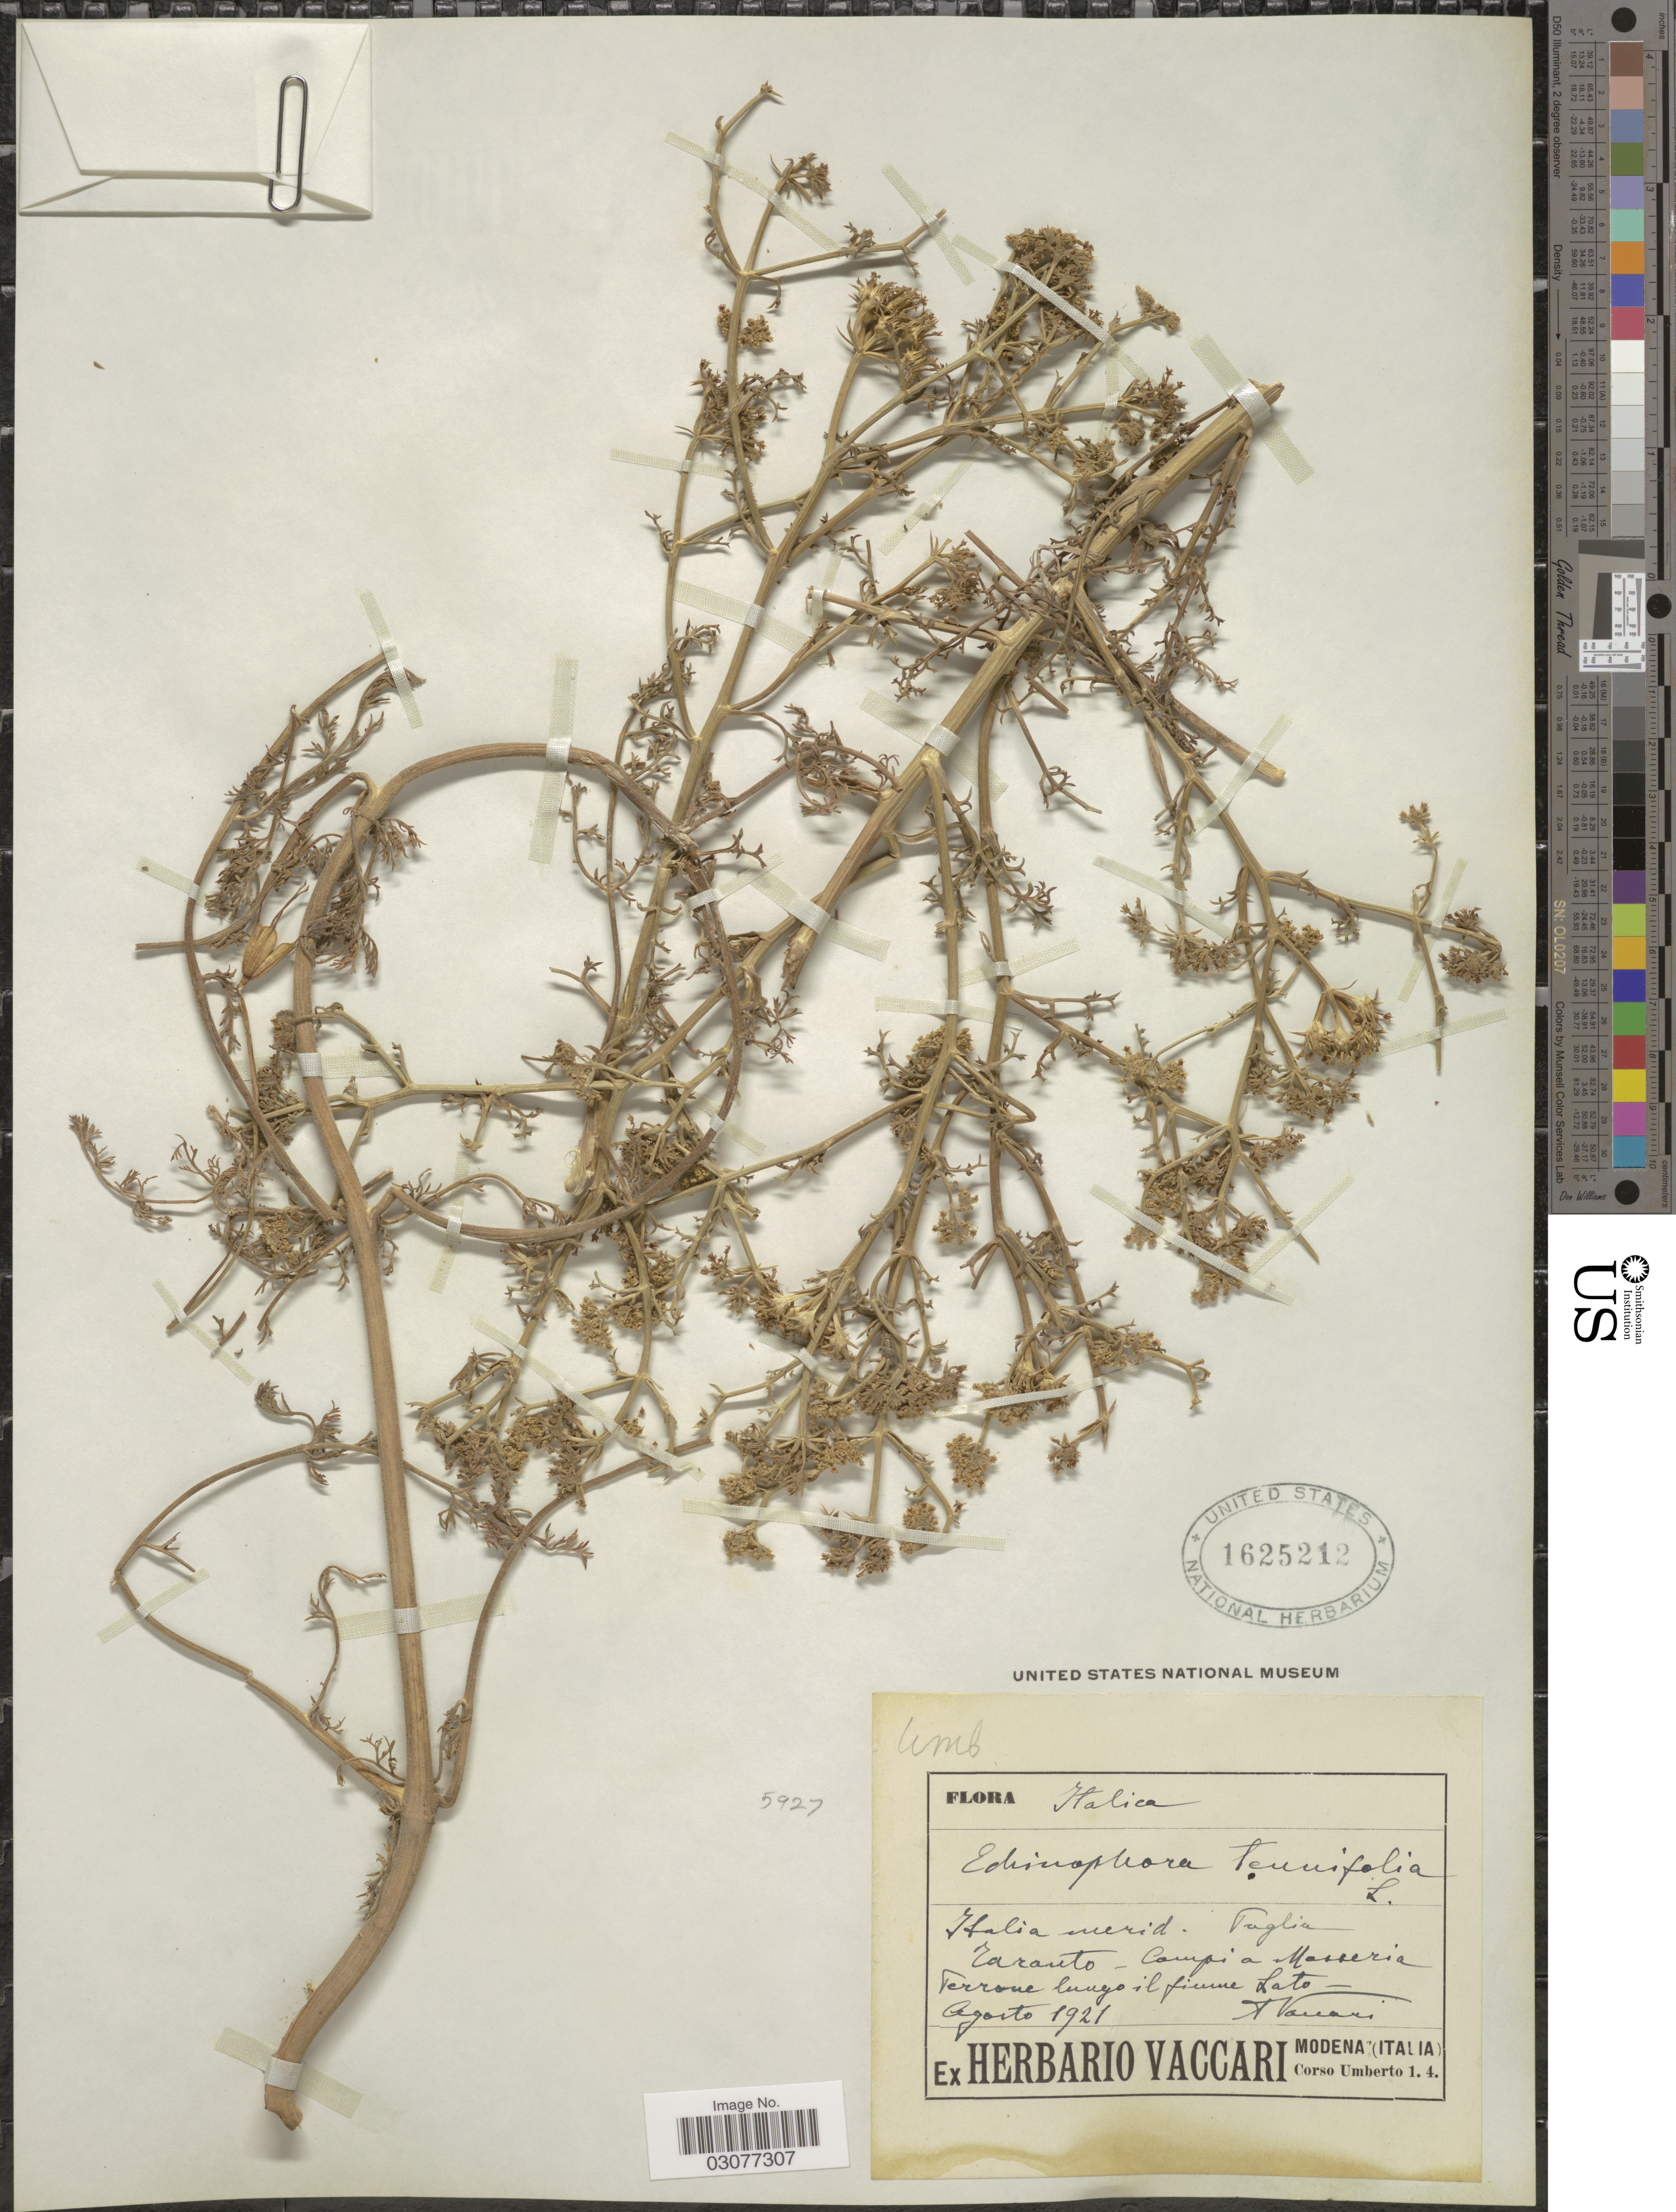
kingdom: Plantae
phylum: Tracheophyta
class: Magnoliopsida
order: Apiales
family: Apiaceae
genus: Echinophora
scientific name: Echinophora tenuifolia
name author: L.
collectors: H. Vaccari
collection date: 1921-08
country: Italy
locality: Taranto-campis a Masseria, Terrone lungo il fiume Lato.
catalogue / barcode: US 1625212